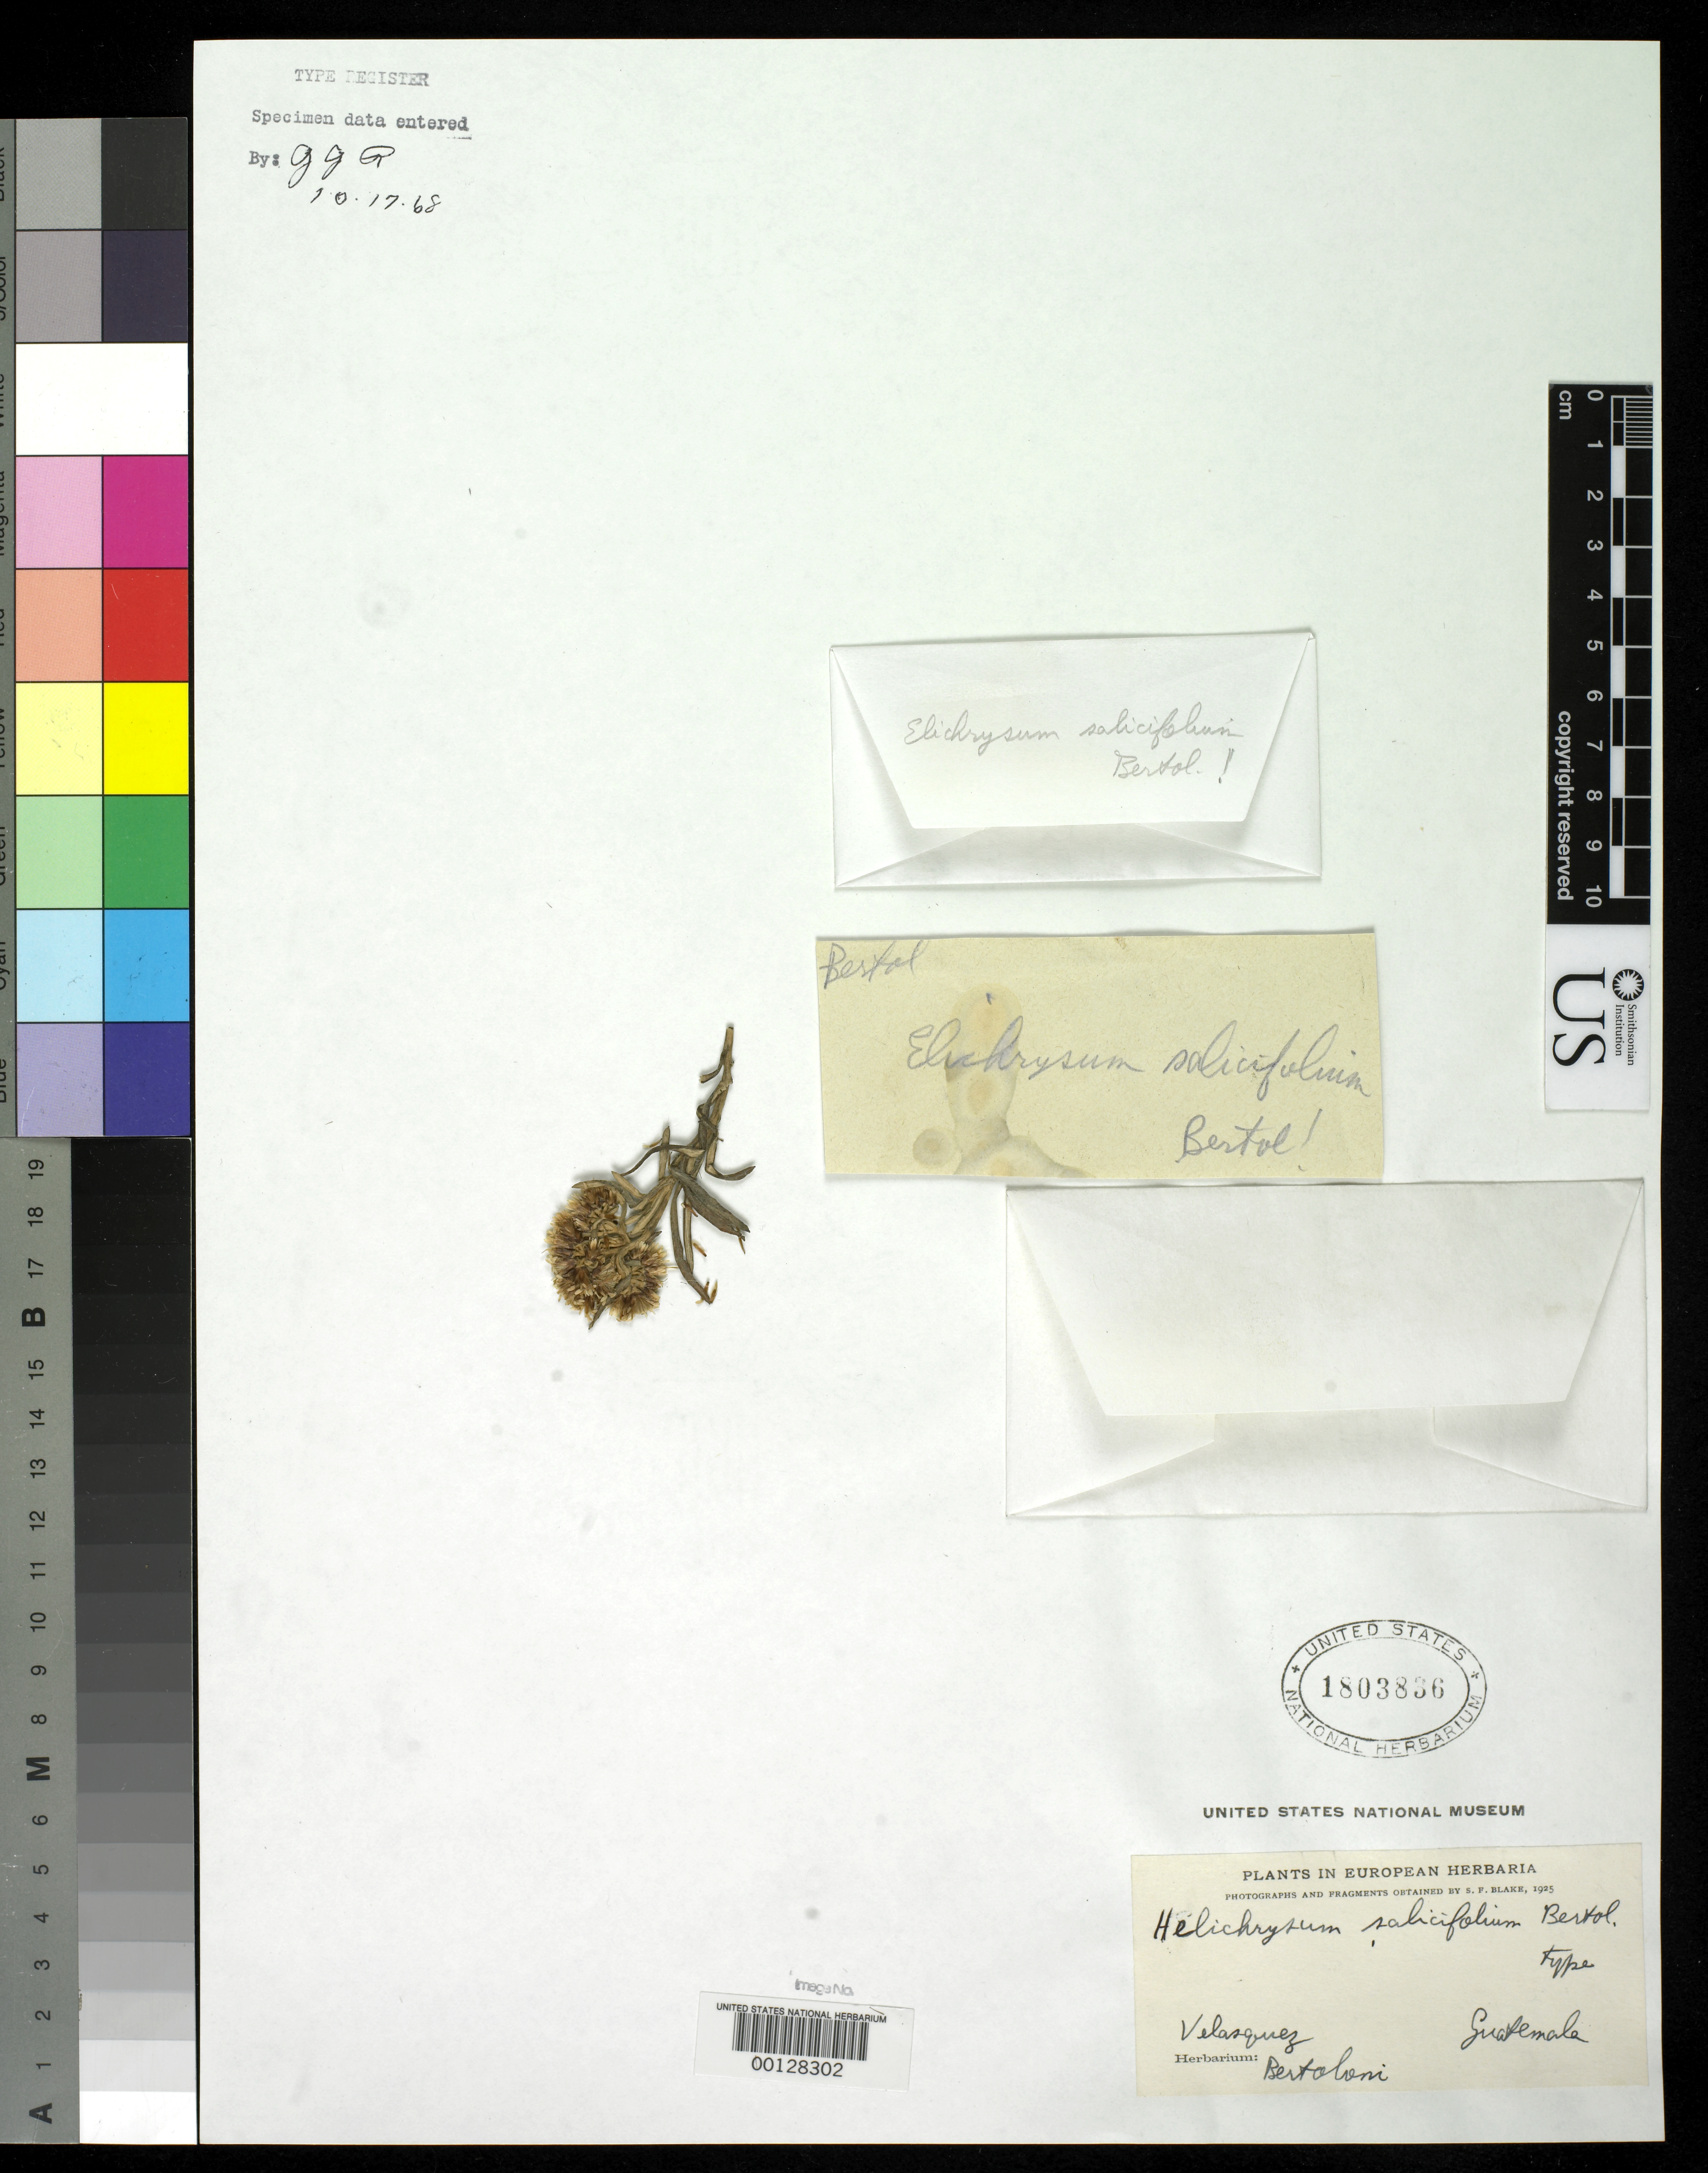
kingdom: Plantae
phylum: Tracheophyta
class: Magnoliopsida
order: Asterales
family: Asteraceae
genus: Helichrysum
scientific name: Helichrysum salicifolium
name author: Bertoloni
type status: Type Material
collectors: J. Velasquez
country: Guatemala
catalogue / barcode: US 1803836